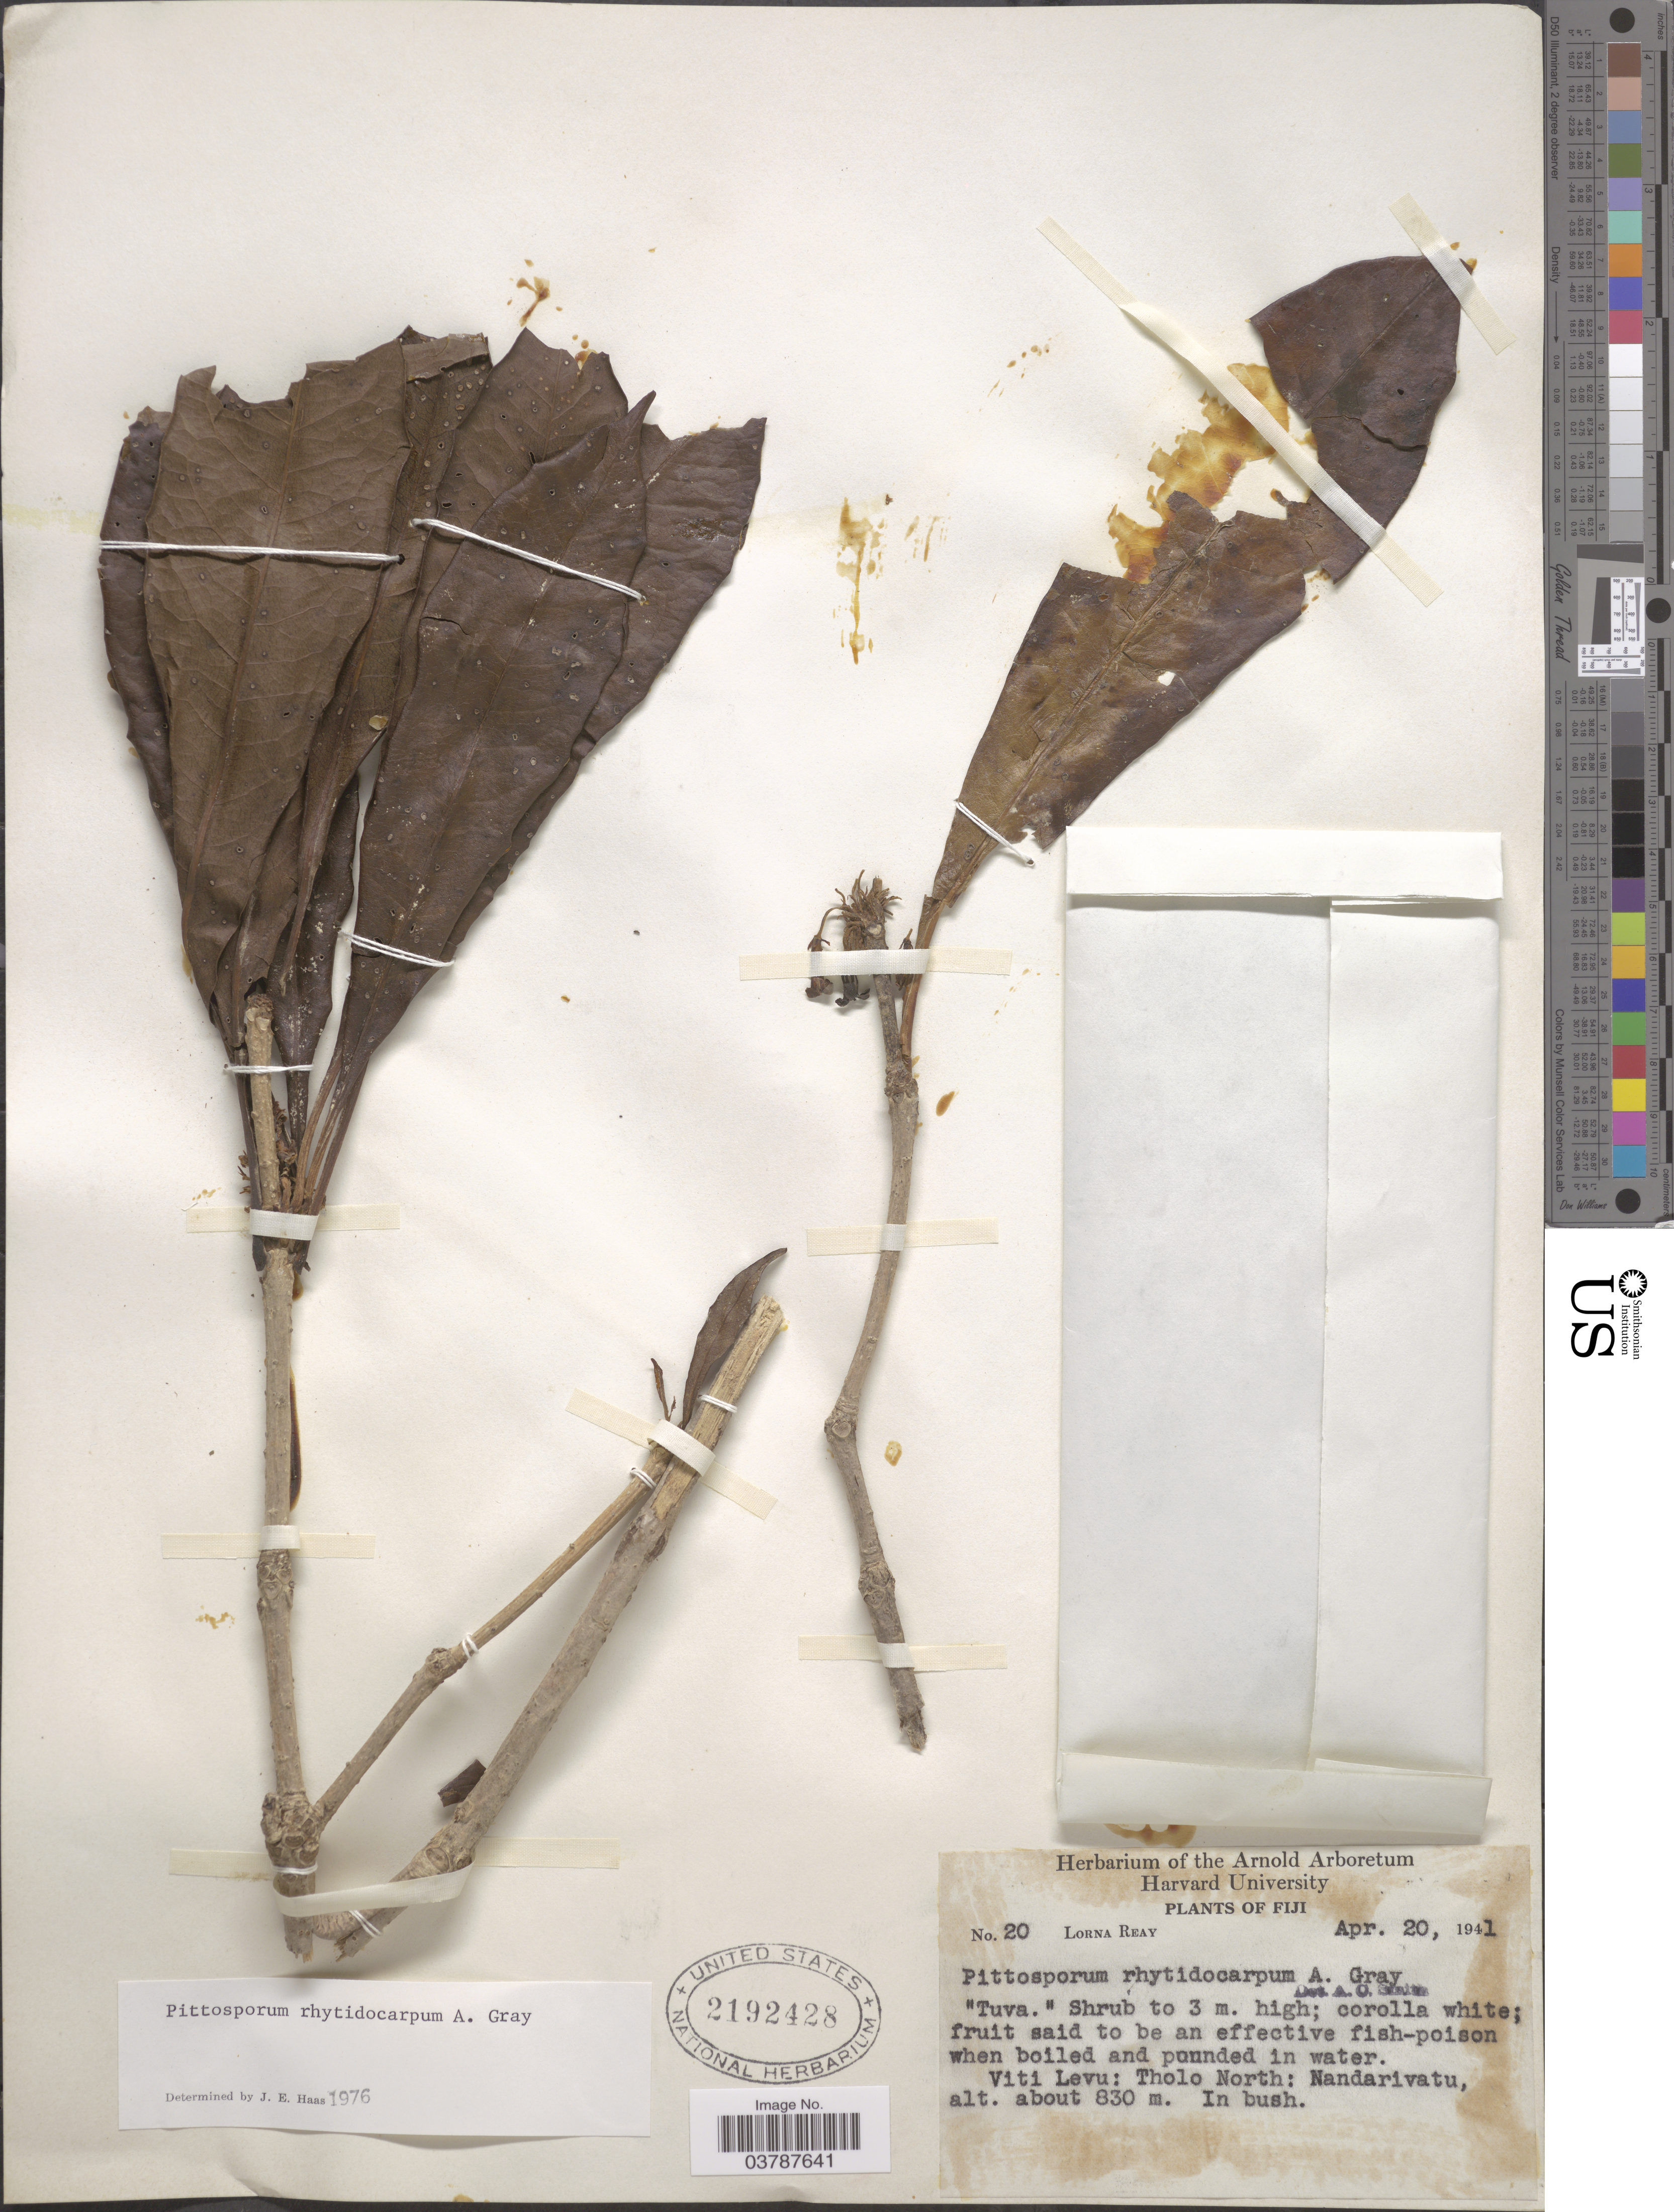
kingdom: Plantae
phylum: Tracheophyta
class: Magnoliopsida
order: Apiales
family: Pittosporaceae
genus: Pittosporum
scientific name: Pittosporum rhytidocarpum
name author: A. Gray in Wilkes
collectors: L. Reay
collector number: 20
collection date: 1941-04-20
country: Fiji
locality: Viti Levu: Tholo North: Nandarivatu.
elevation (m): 830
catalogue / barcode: US 2192428